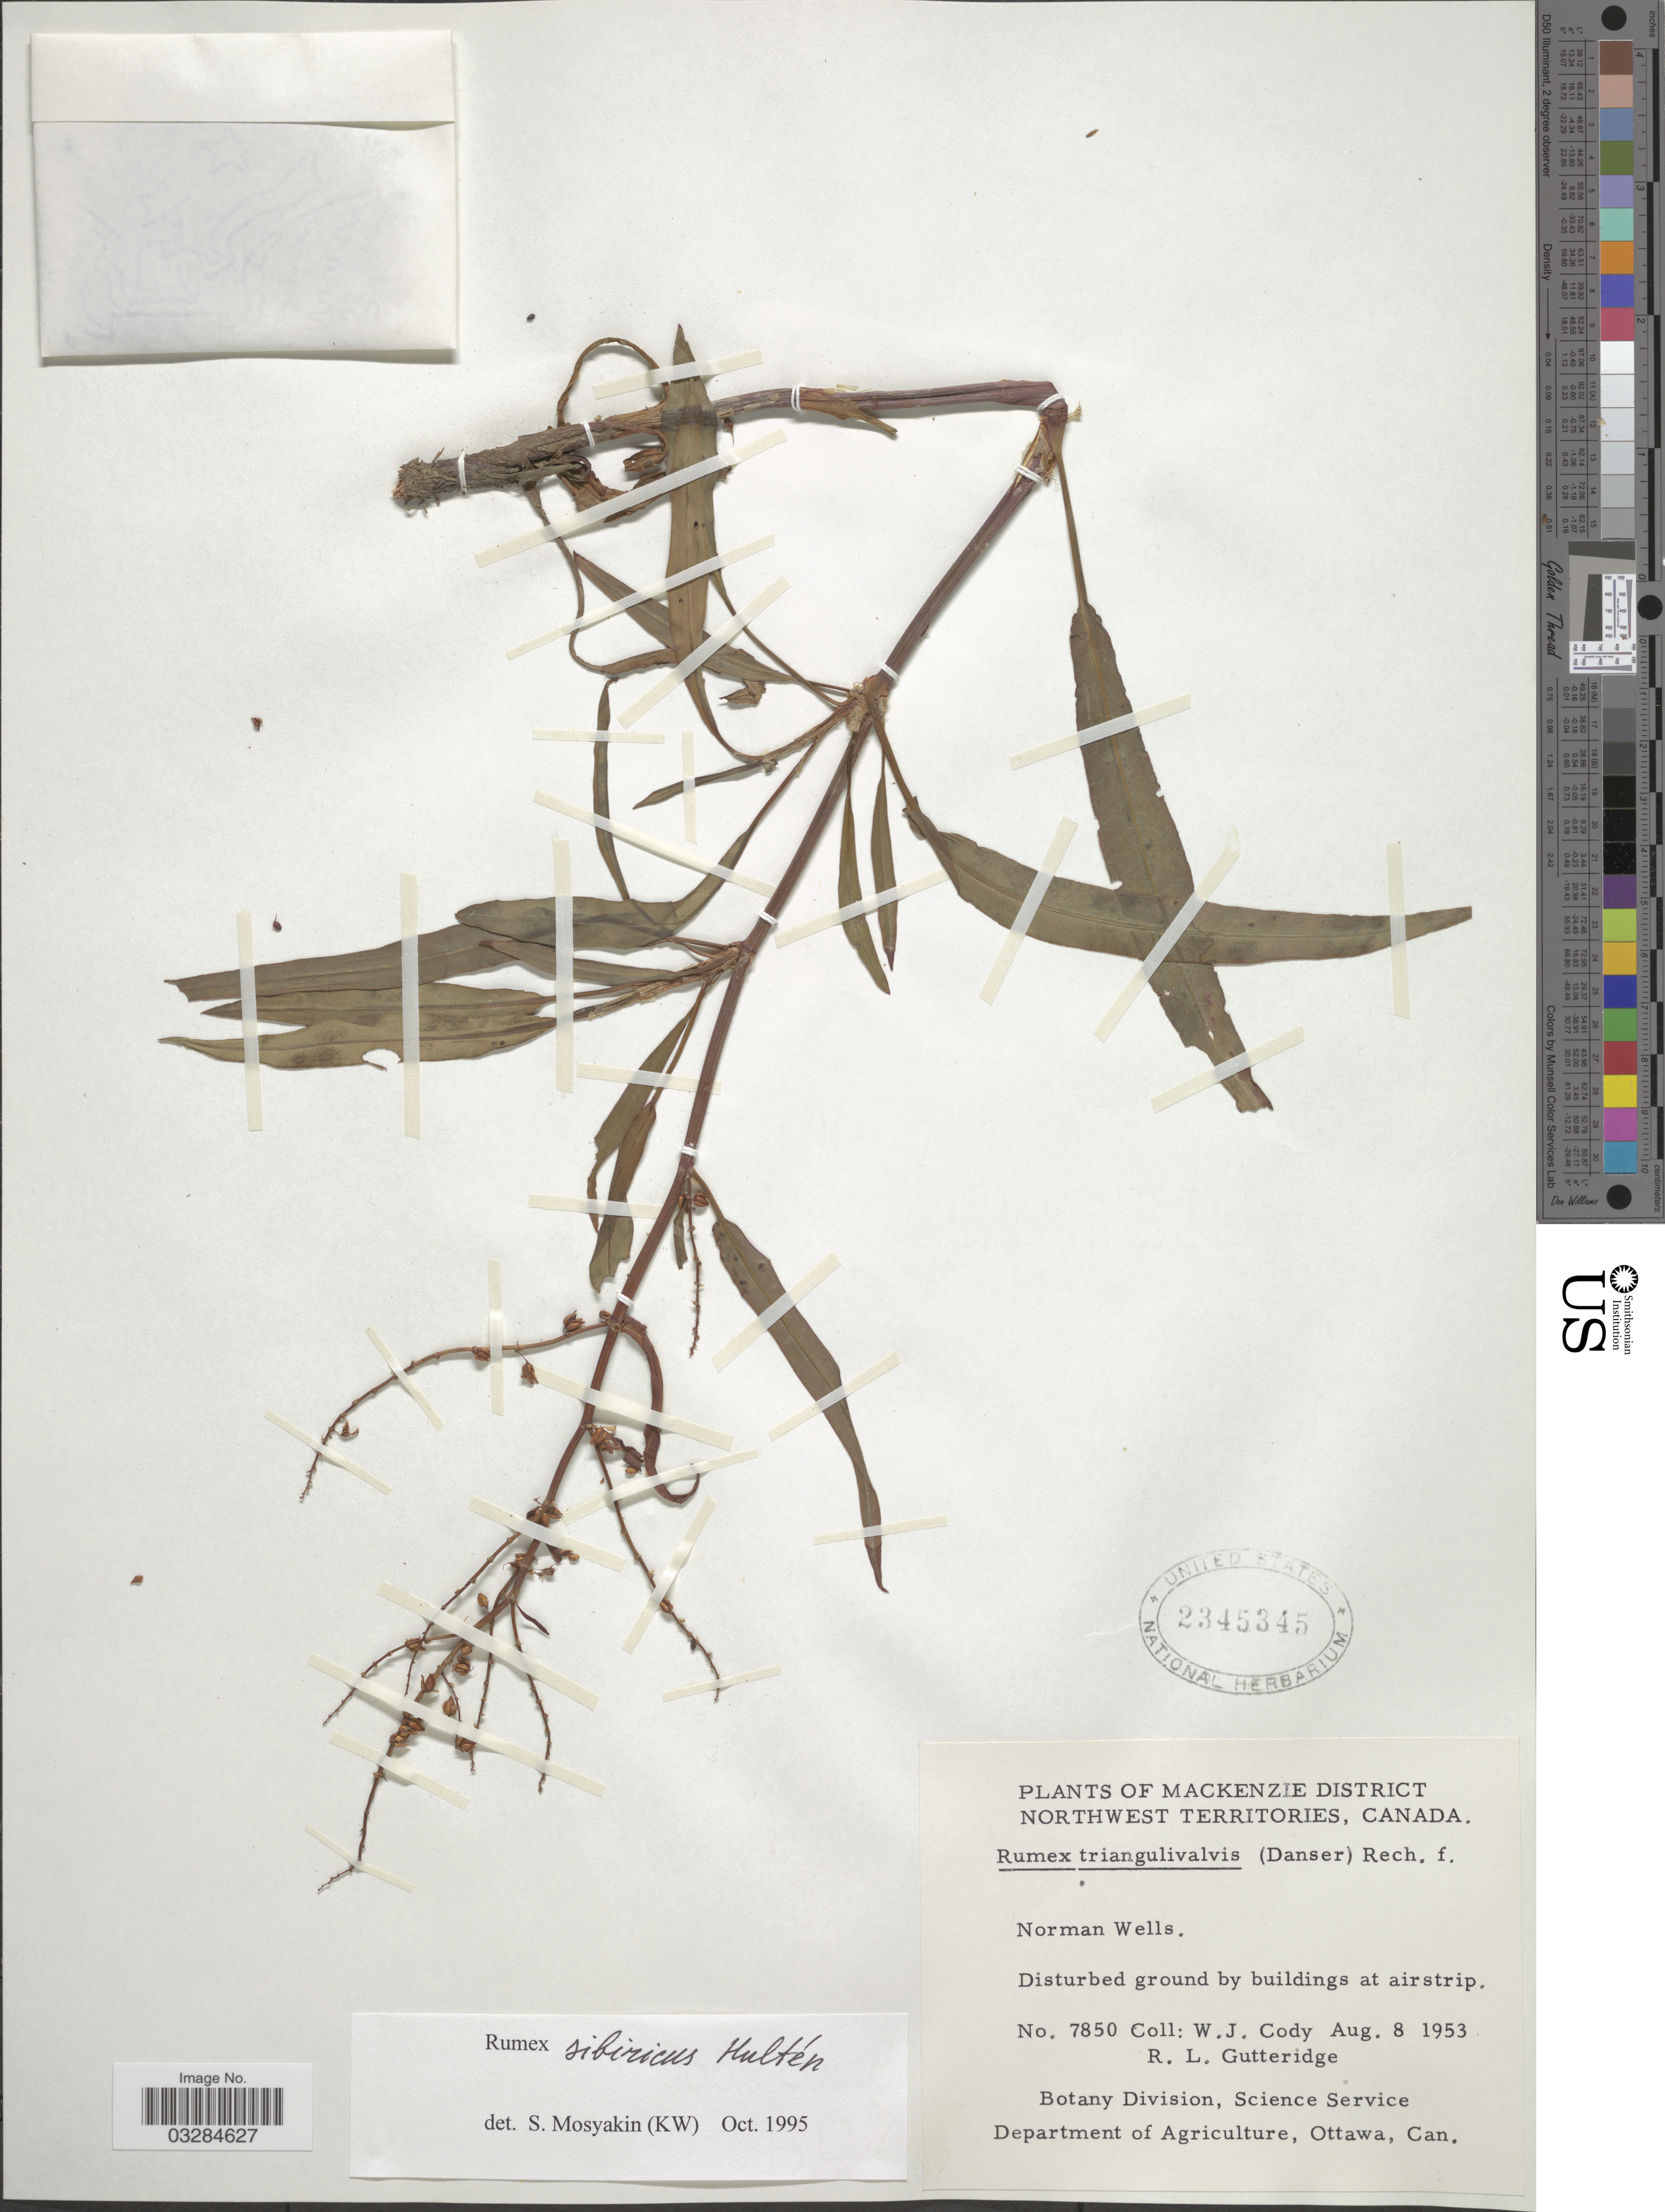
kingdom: Plantae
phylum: Tracheophyta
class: Magnoliopsida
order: Caryophyllales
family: Polygonaceae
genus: Rumex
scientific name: Rumex sibiricus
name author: Hultén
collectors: W. Cody & R. Gutteridge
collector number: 7850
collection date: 1953-08-08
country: Canada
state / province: Northwest Territories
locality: Mackenzie District, Norman Wells.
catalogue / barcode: US 2345345